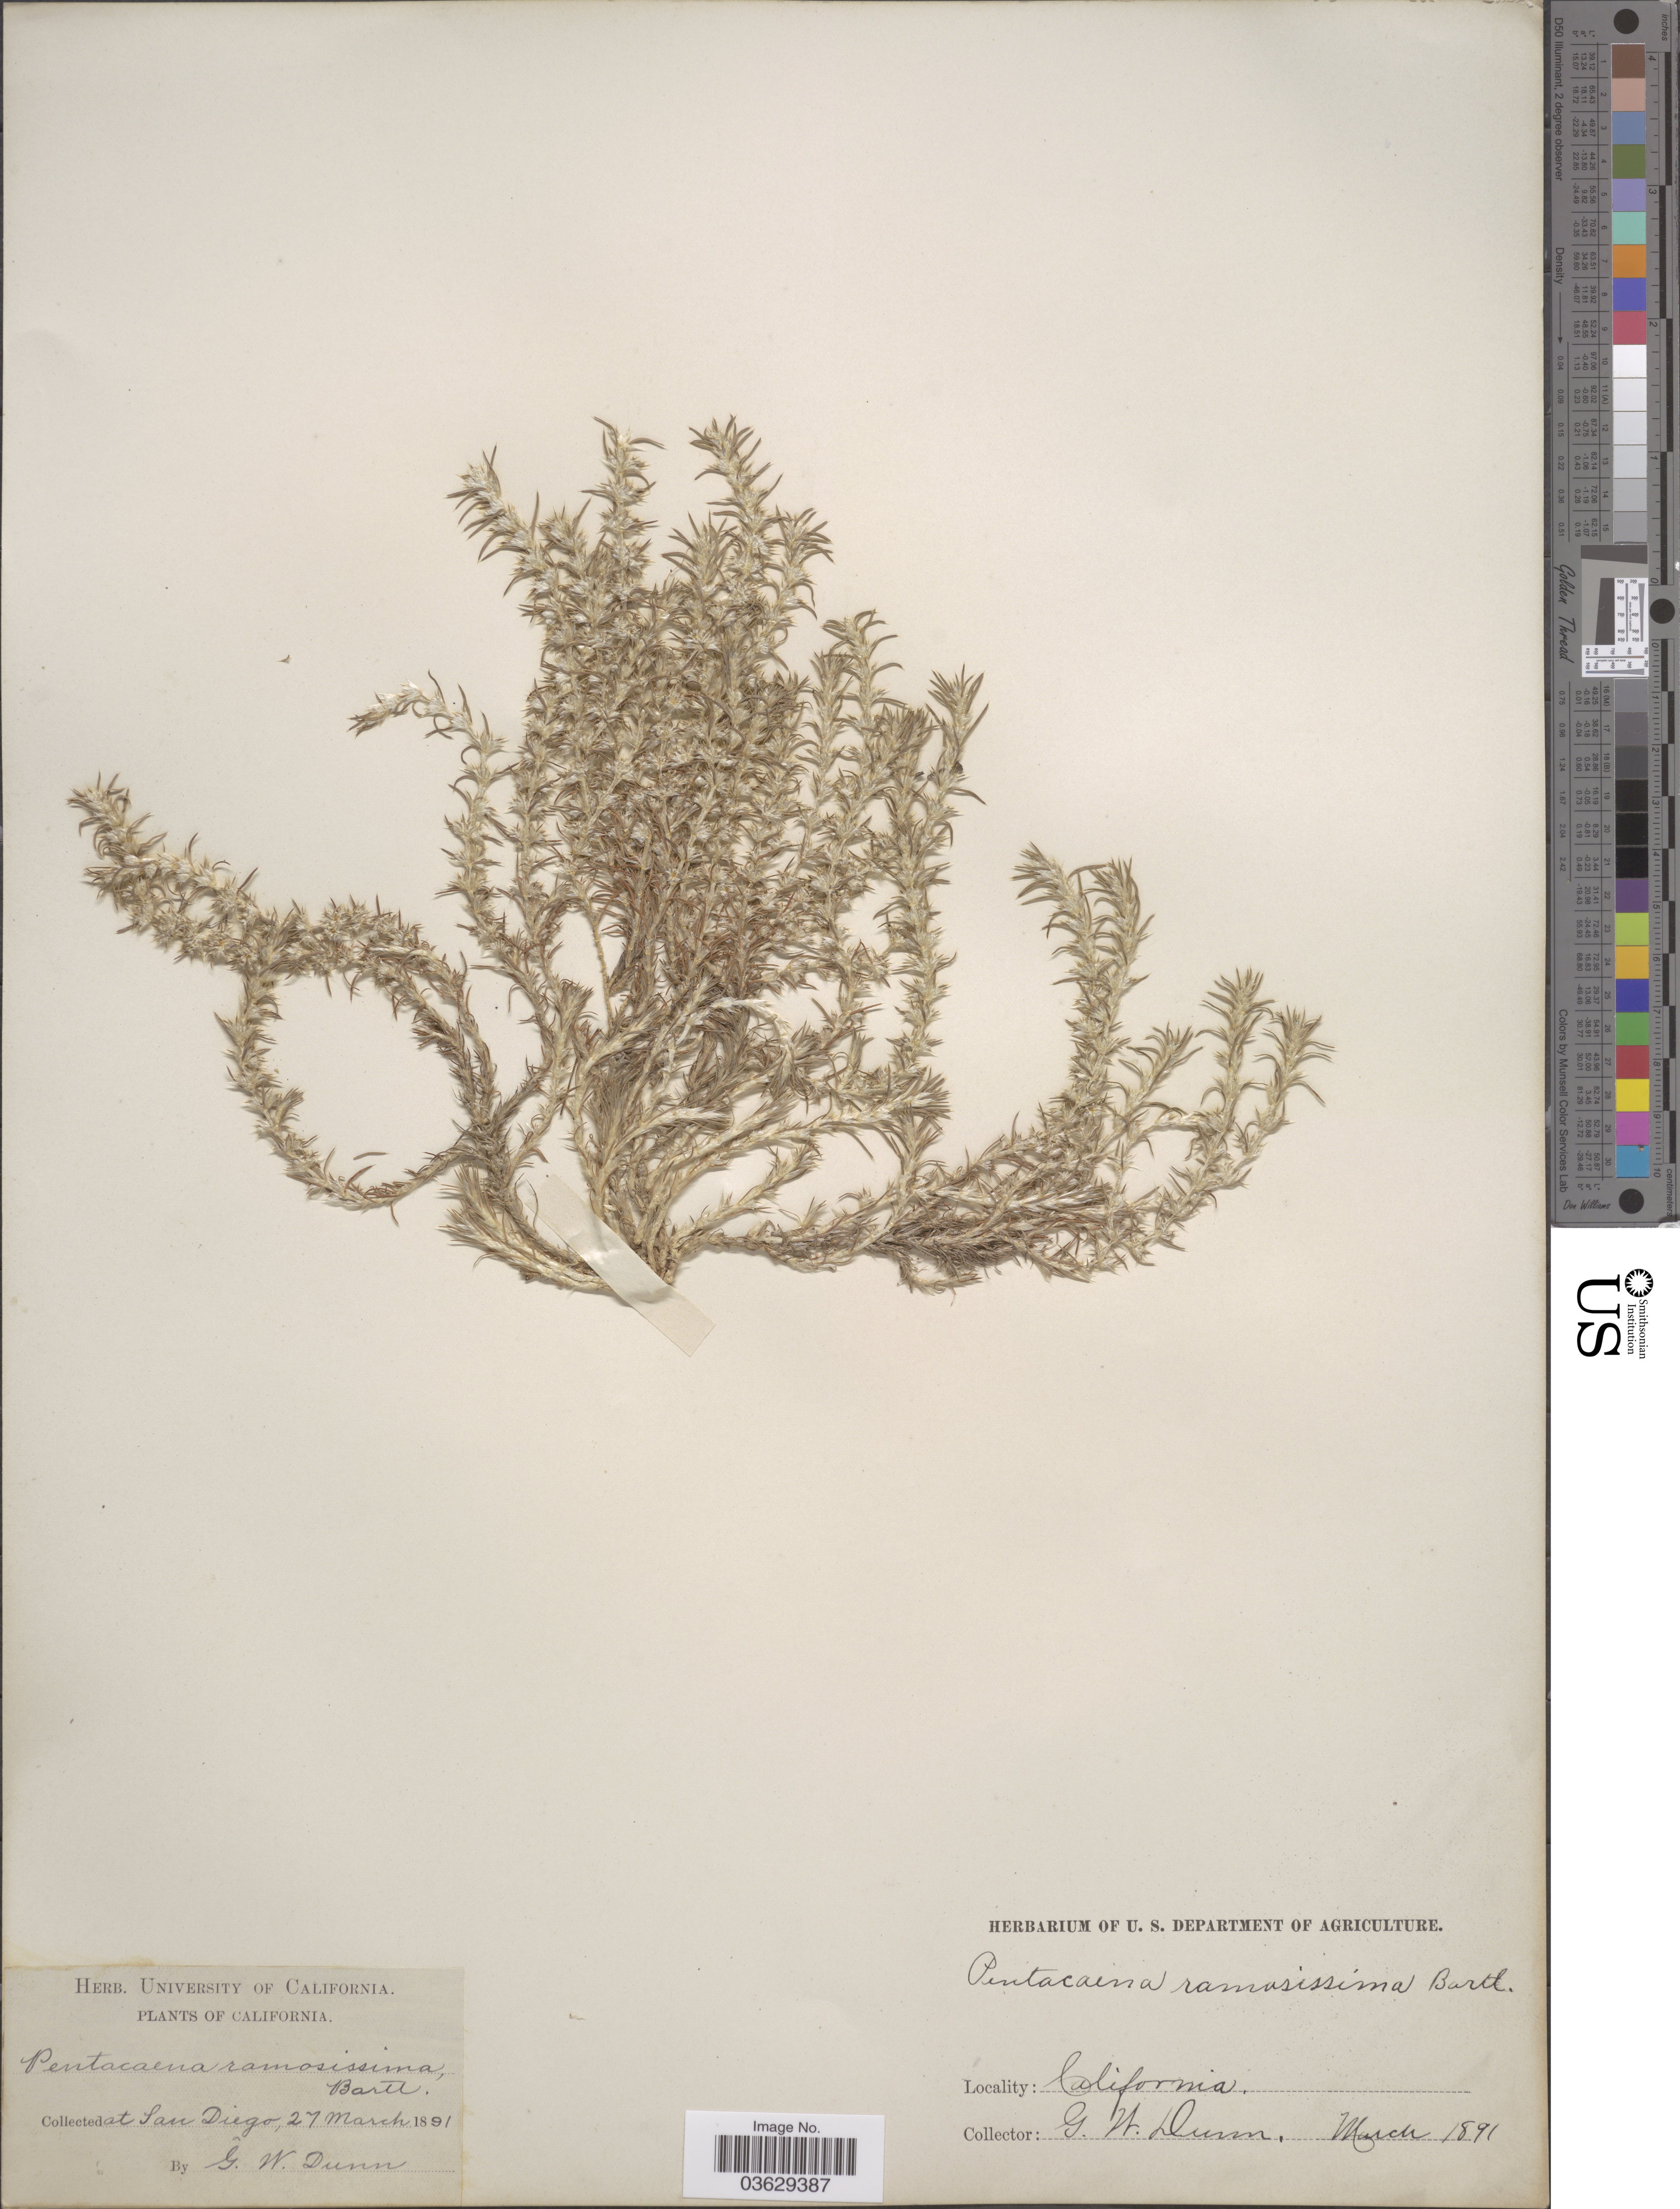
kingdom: Plantae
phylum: Tracheophyta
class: Magnoliopsida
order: Caryophyllales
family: Caryophyllaceae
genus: Cardionema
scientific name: Cardionema ramosissimum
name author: (Weinm.) A. Nelson & J.F. Macbr.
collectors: G. W.Dunn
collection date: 1891-03-27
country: United States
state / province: California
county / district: San Diego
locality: At San Diego.